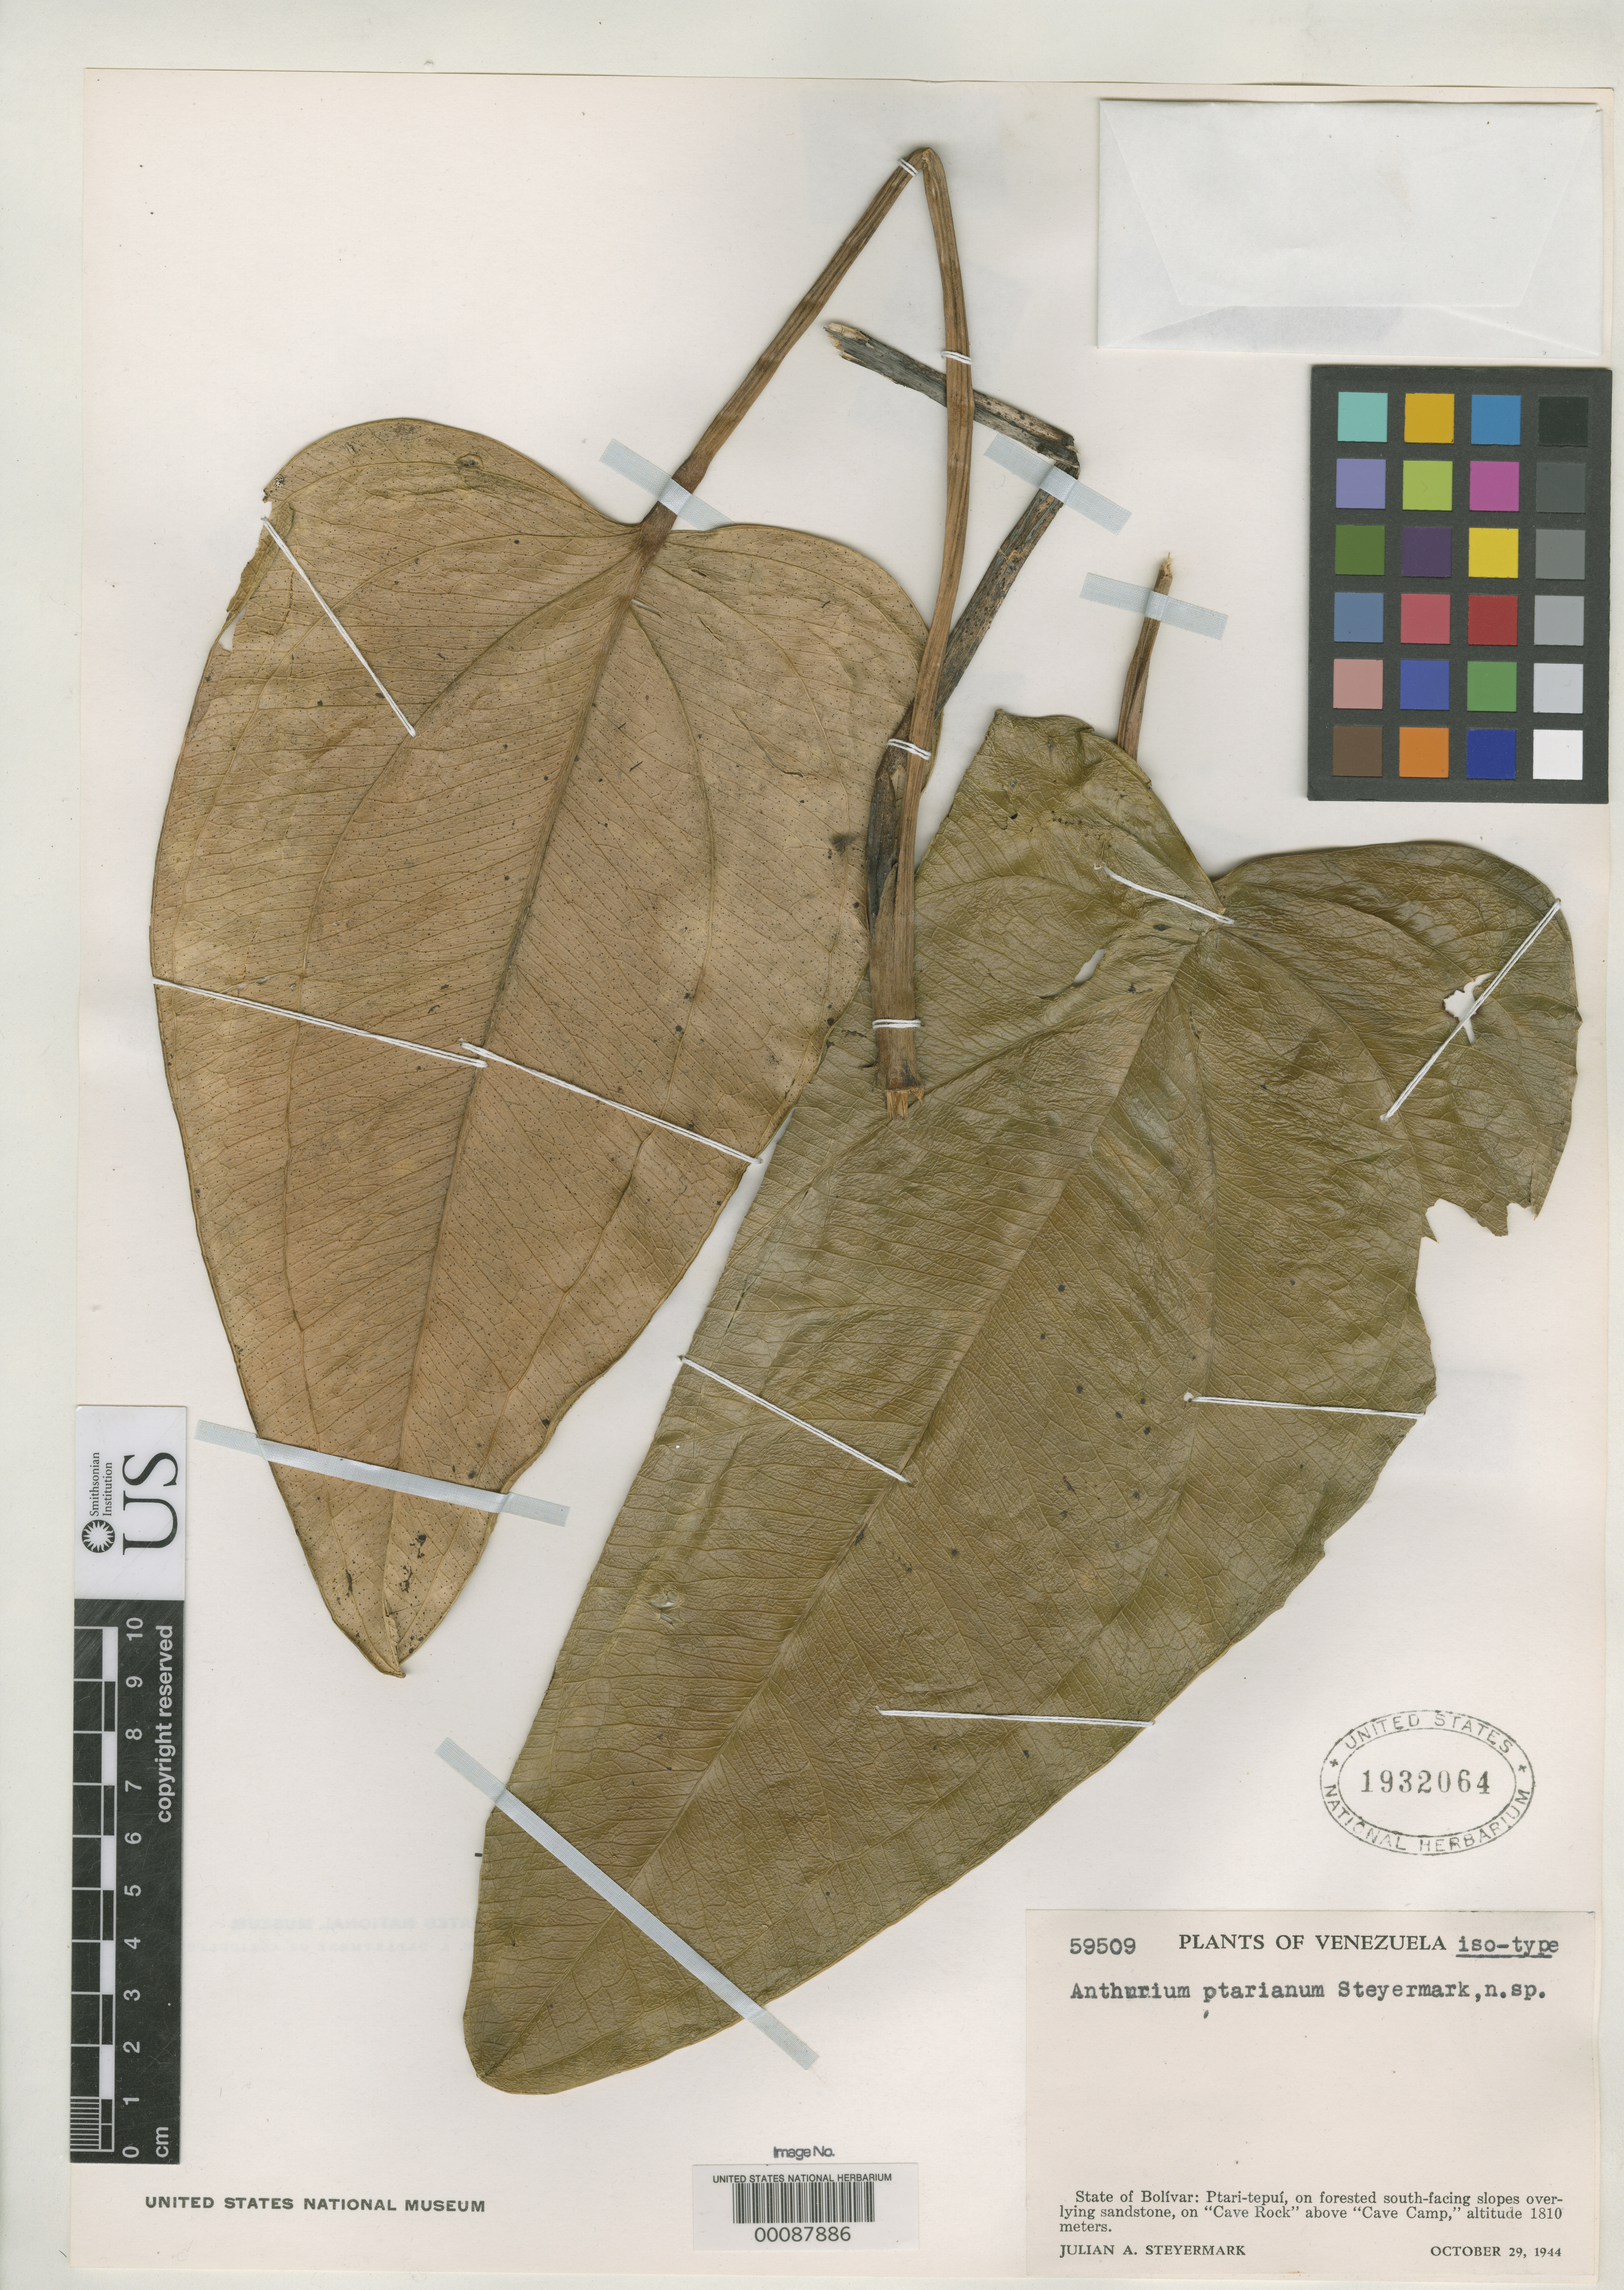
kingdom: Plantae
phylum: Tracheophyta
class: Liliopsida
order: Alismatales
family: Araceae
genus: Anthurium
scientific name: Anthurium ptarianum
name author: Steyerm.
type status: Isotype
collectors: J. Steyermark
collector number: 59509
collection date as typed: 29 Oct 1944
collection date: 1944-10-29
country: Venezuela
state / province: Bolivar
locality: Ptari-tepui.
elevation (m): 1810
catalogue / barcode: US 1932064